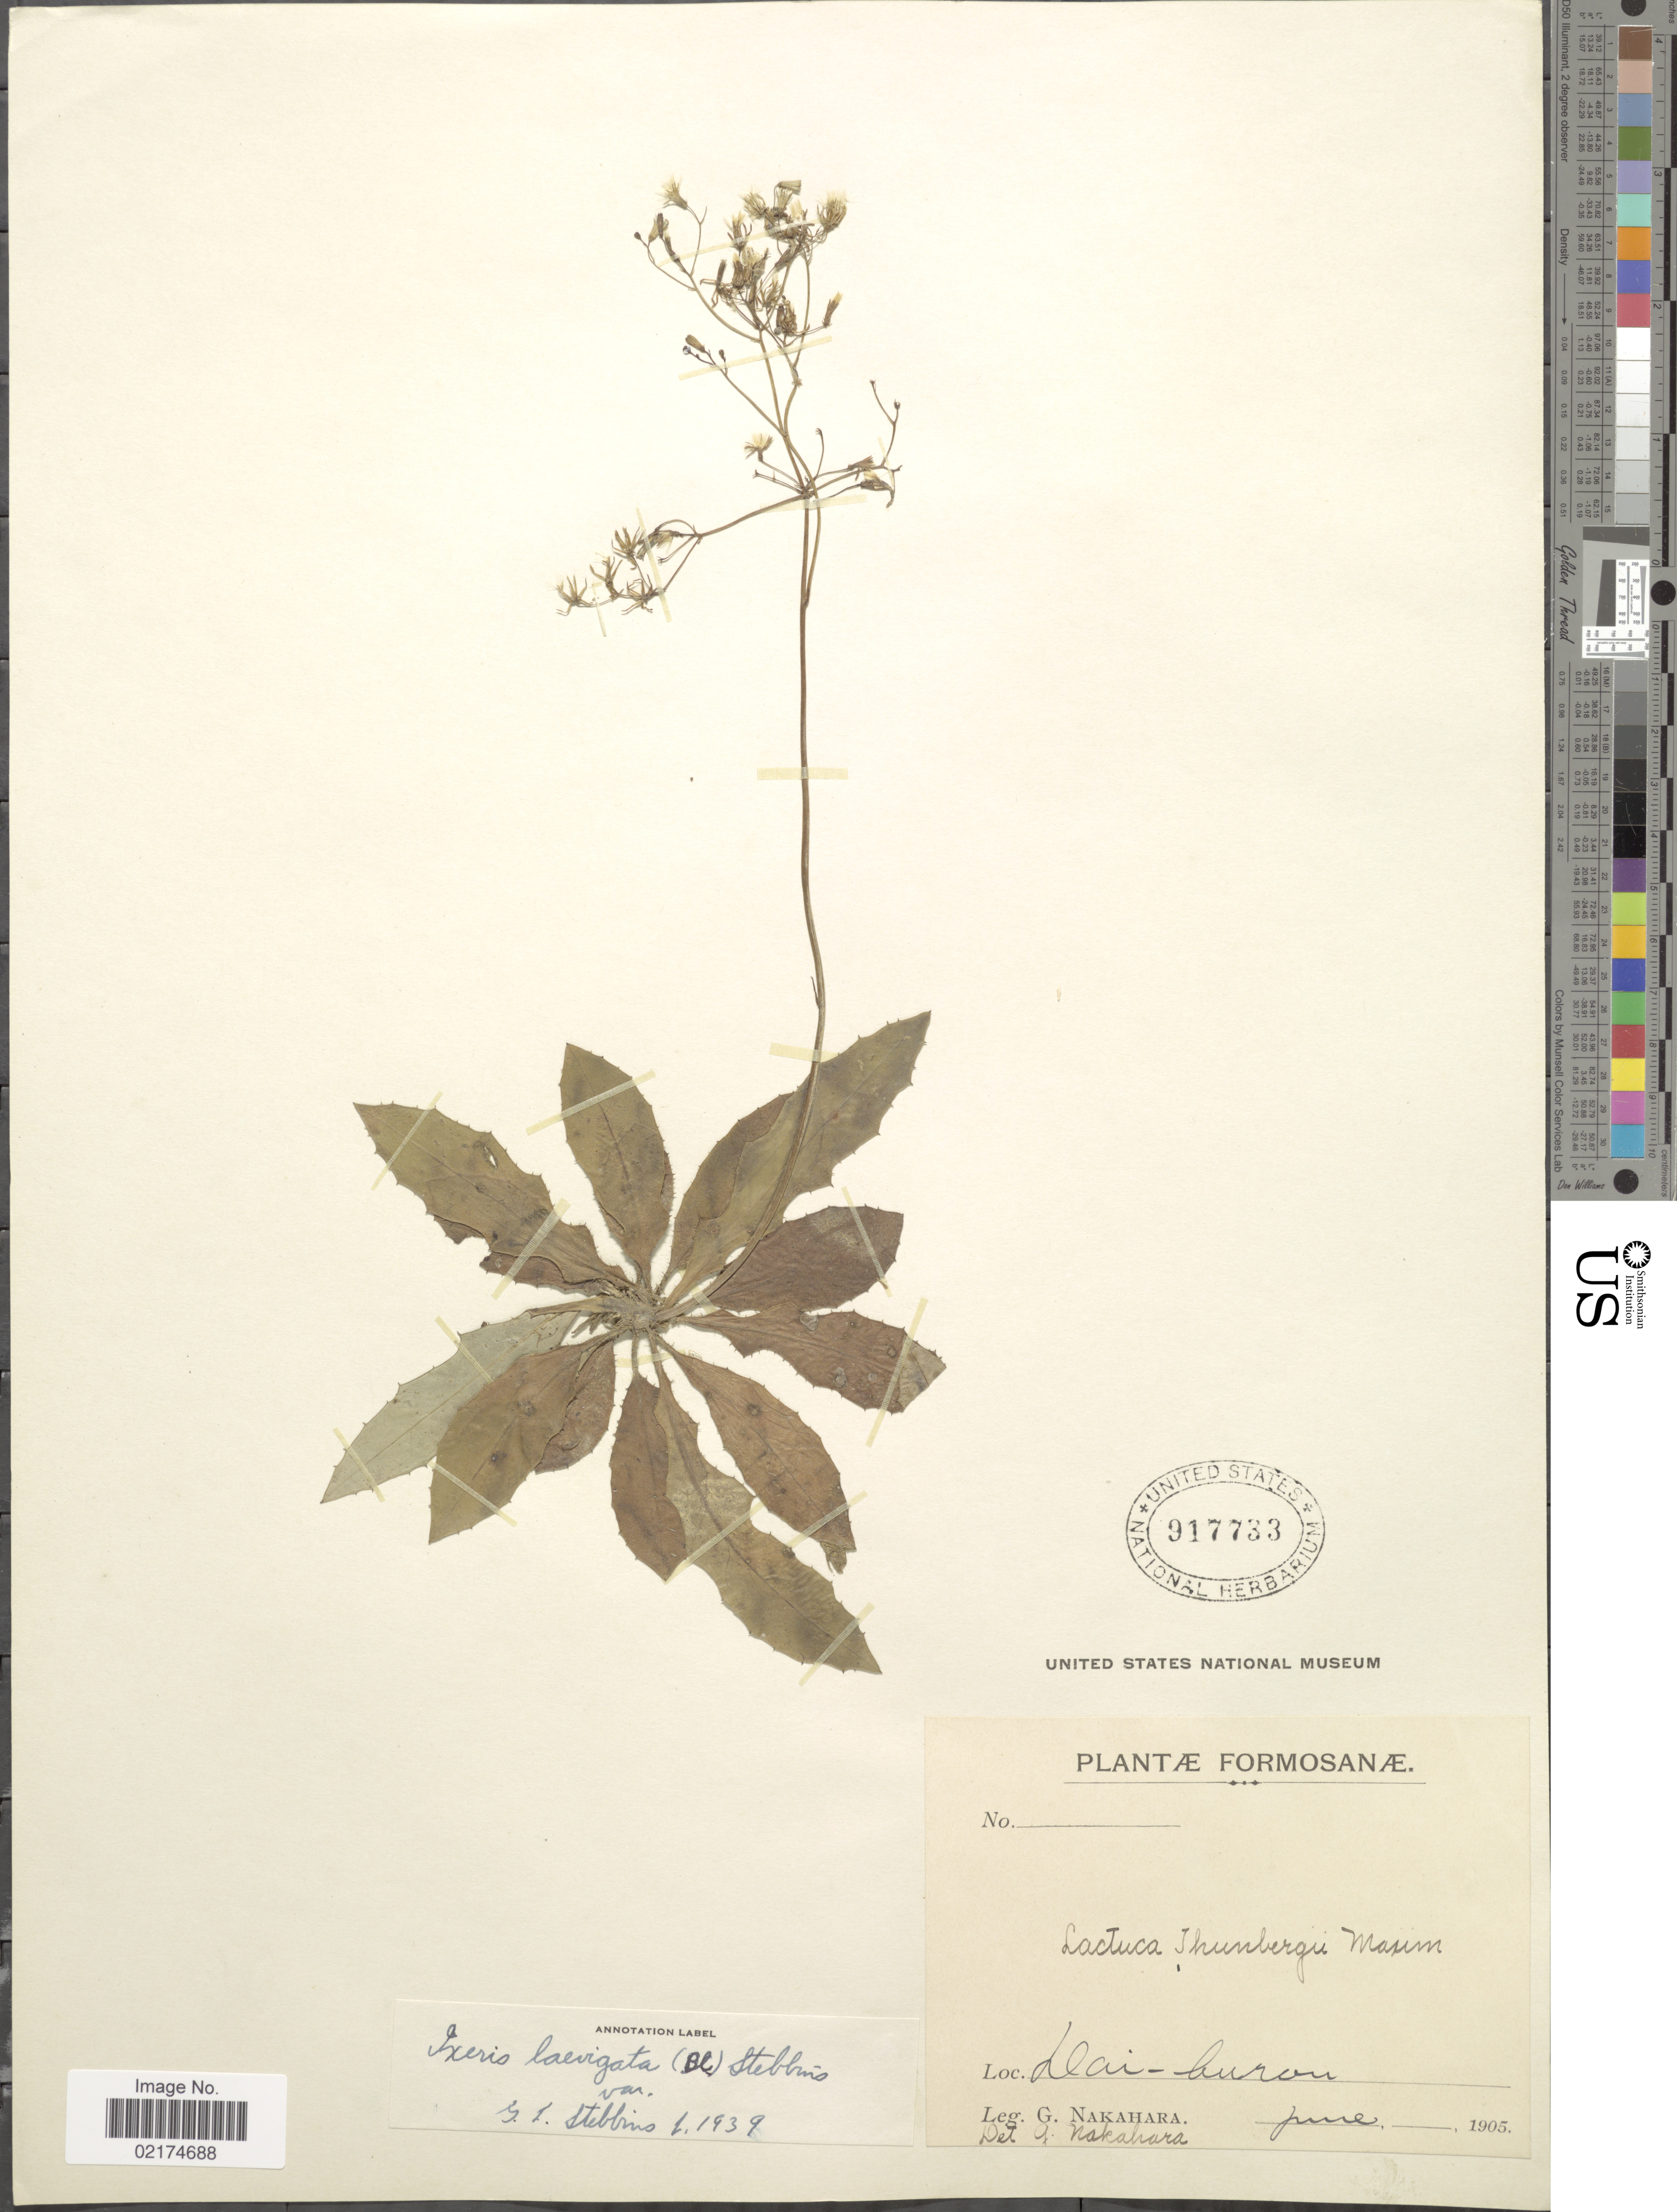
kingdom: Plantae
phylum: Tracheophyta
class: Magnoliopsida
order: Asterales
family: Asteraceae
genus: Ixeridium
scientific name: Ixeridium laevigatum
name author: (Blume) Pak & Kawano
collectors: G. Nakahara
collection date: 1905-06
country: Taiwan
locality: Dai-buron [interpreted]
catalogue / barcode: US 917733